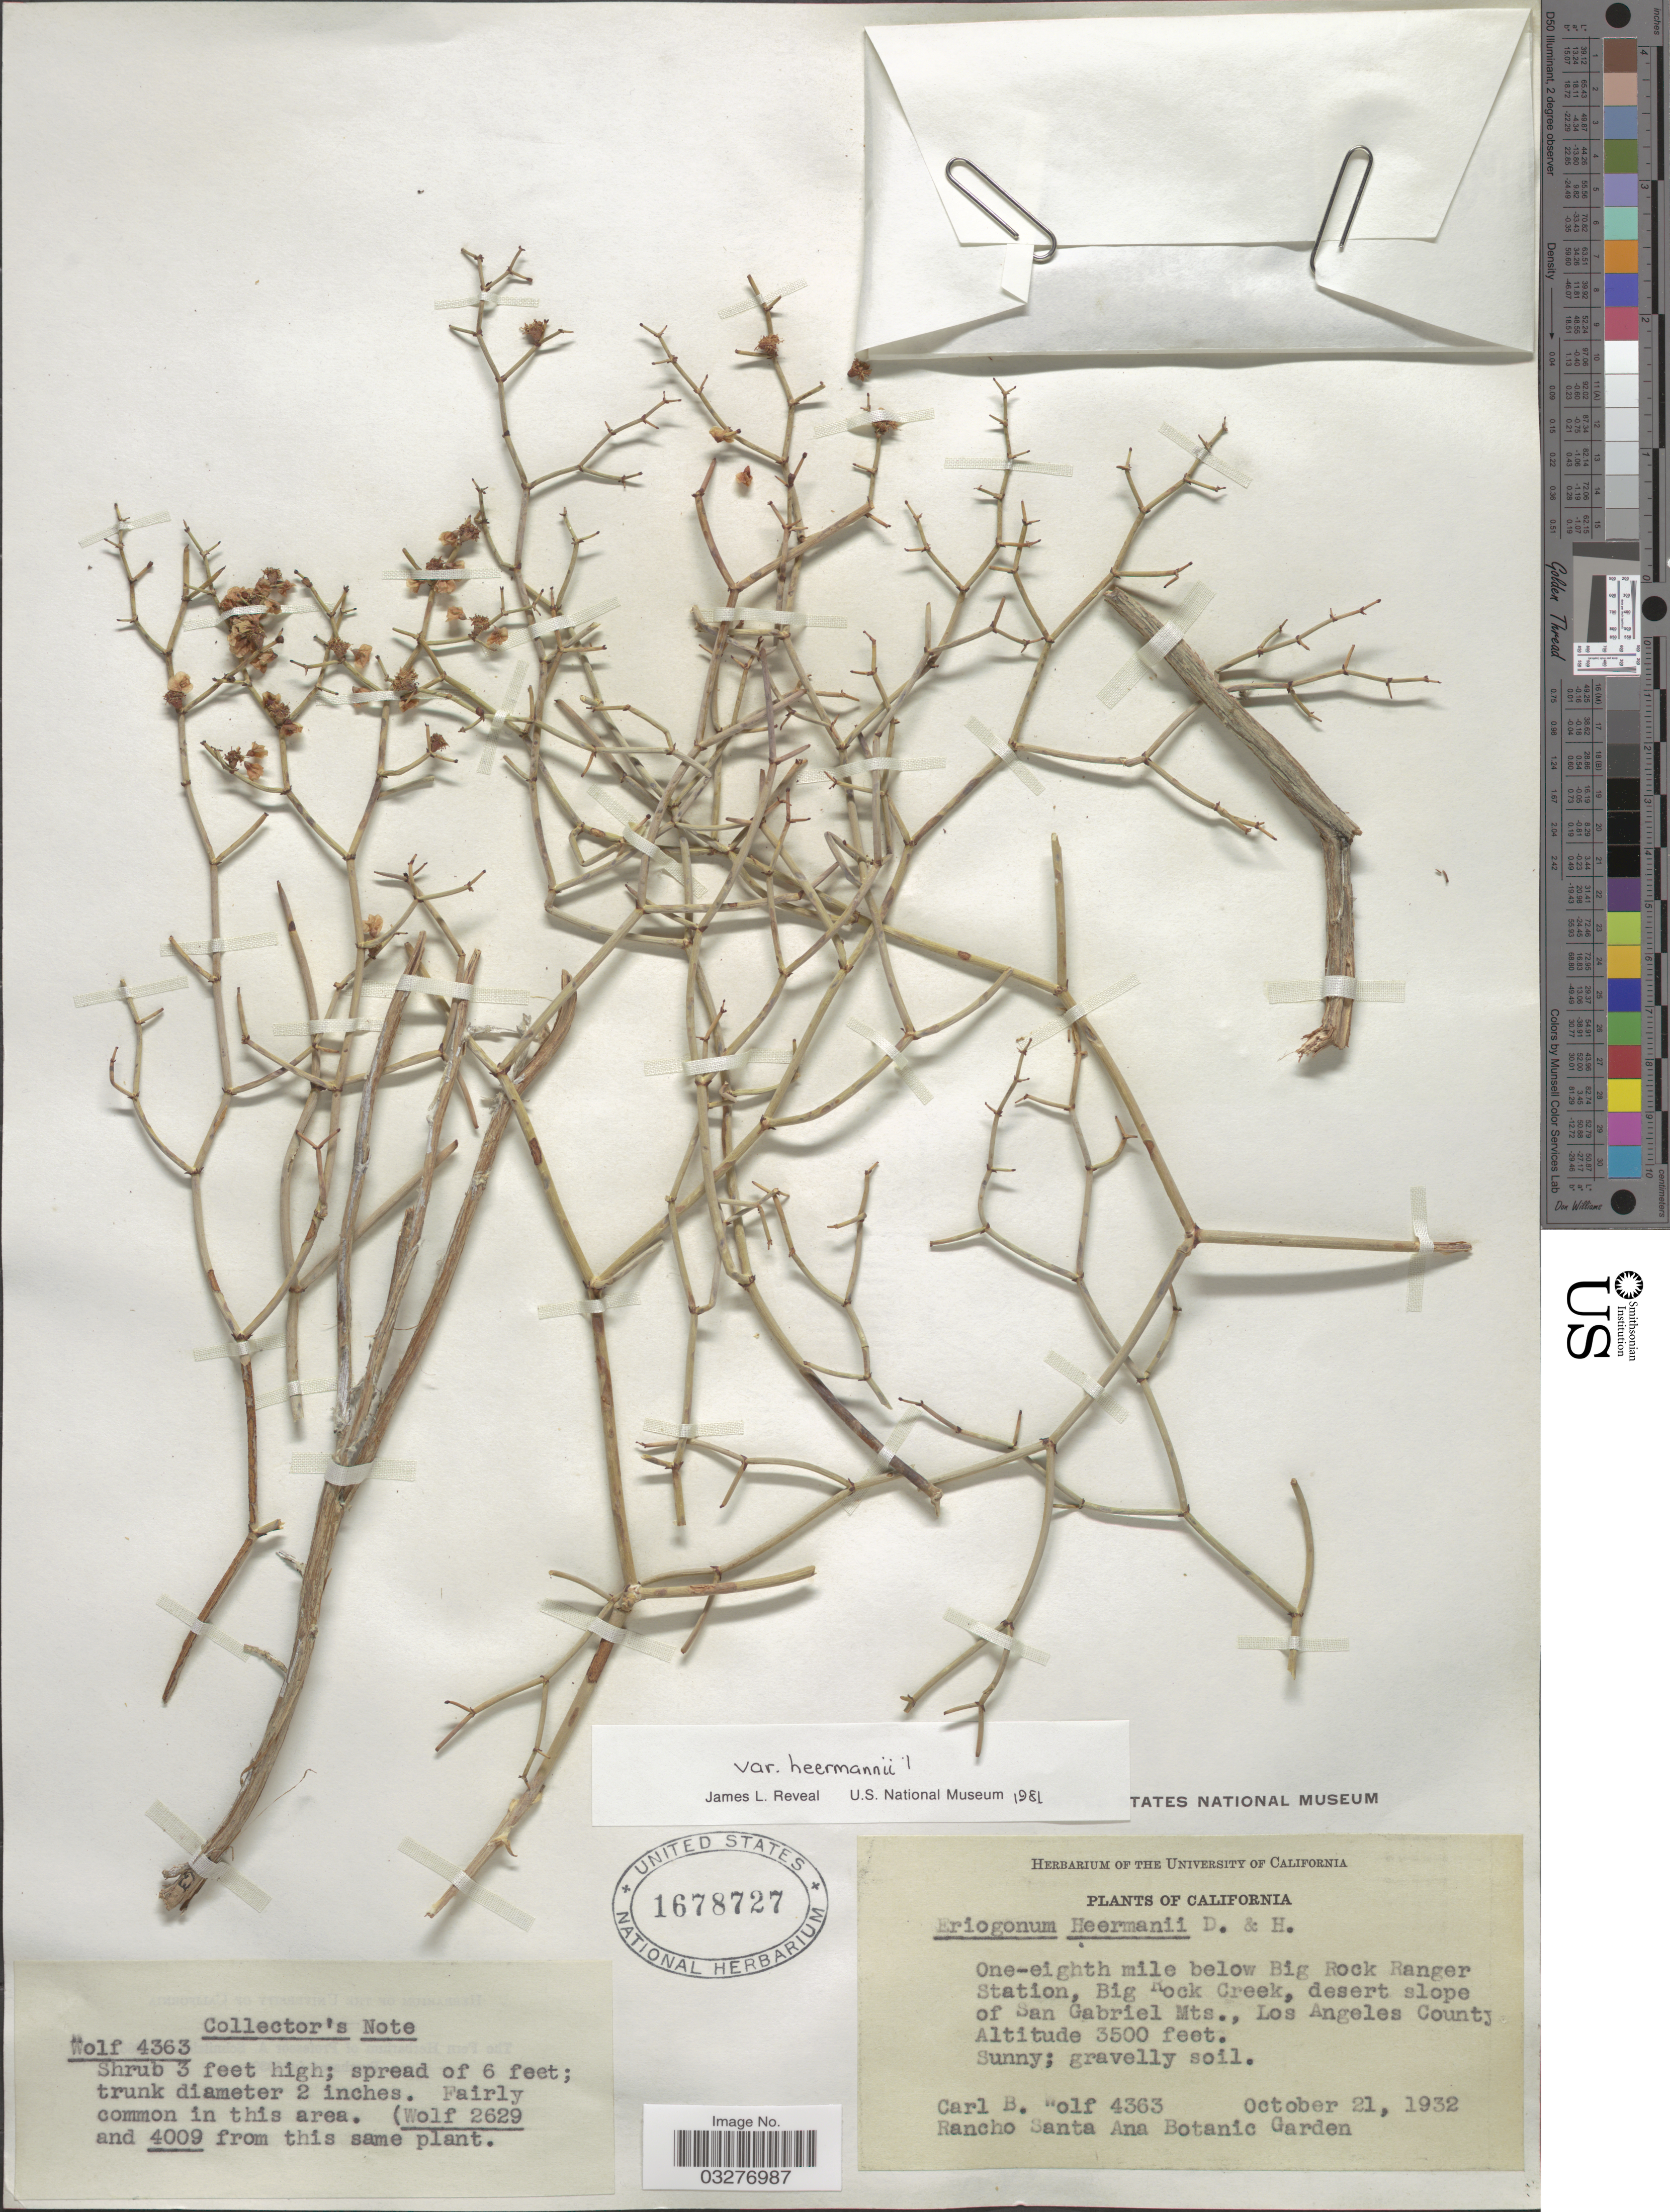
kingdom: Plantae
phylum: Tracheophyta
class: Magnoliopsida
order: Caryophyllales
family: Polygonaceae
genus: Eriogonum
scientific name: Eriogonum heermannii var. heermannii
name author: Durand & Hilg.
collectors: C. B. Wolf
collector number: Wolf 4363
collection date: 1932-10-21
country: United States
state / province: California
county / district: Los Angeles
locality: One-eighth mile below Big Rock Ranger Station, Big Rock Creek, desert slope of San Gabriel Mts., Los Angeles County.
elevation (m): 1067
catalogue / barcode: US 1678727